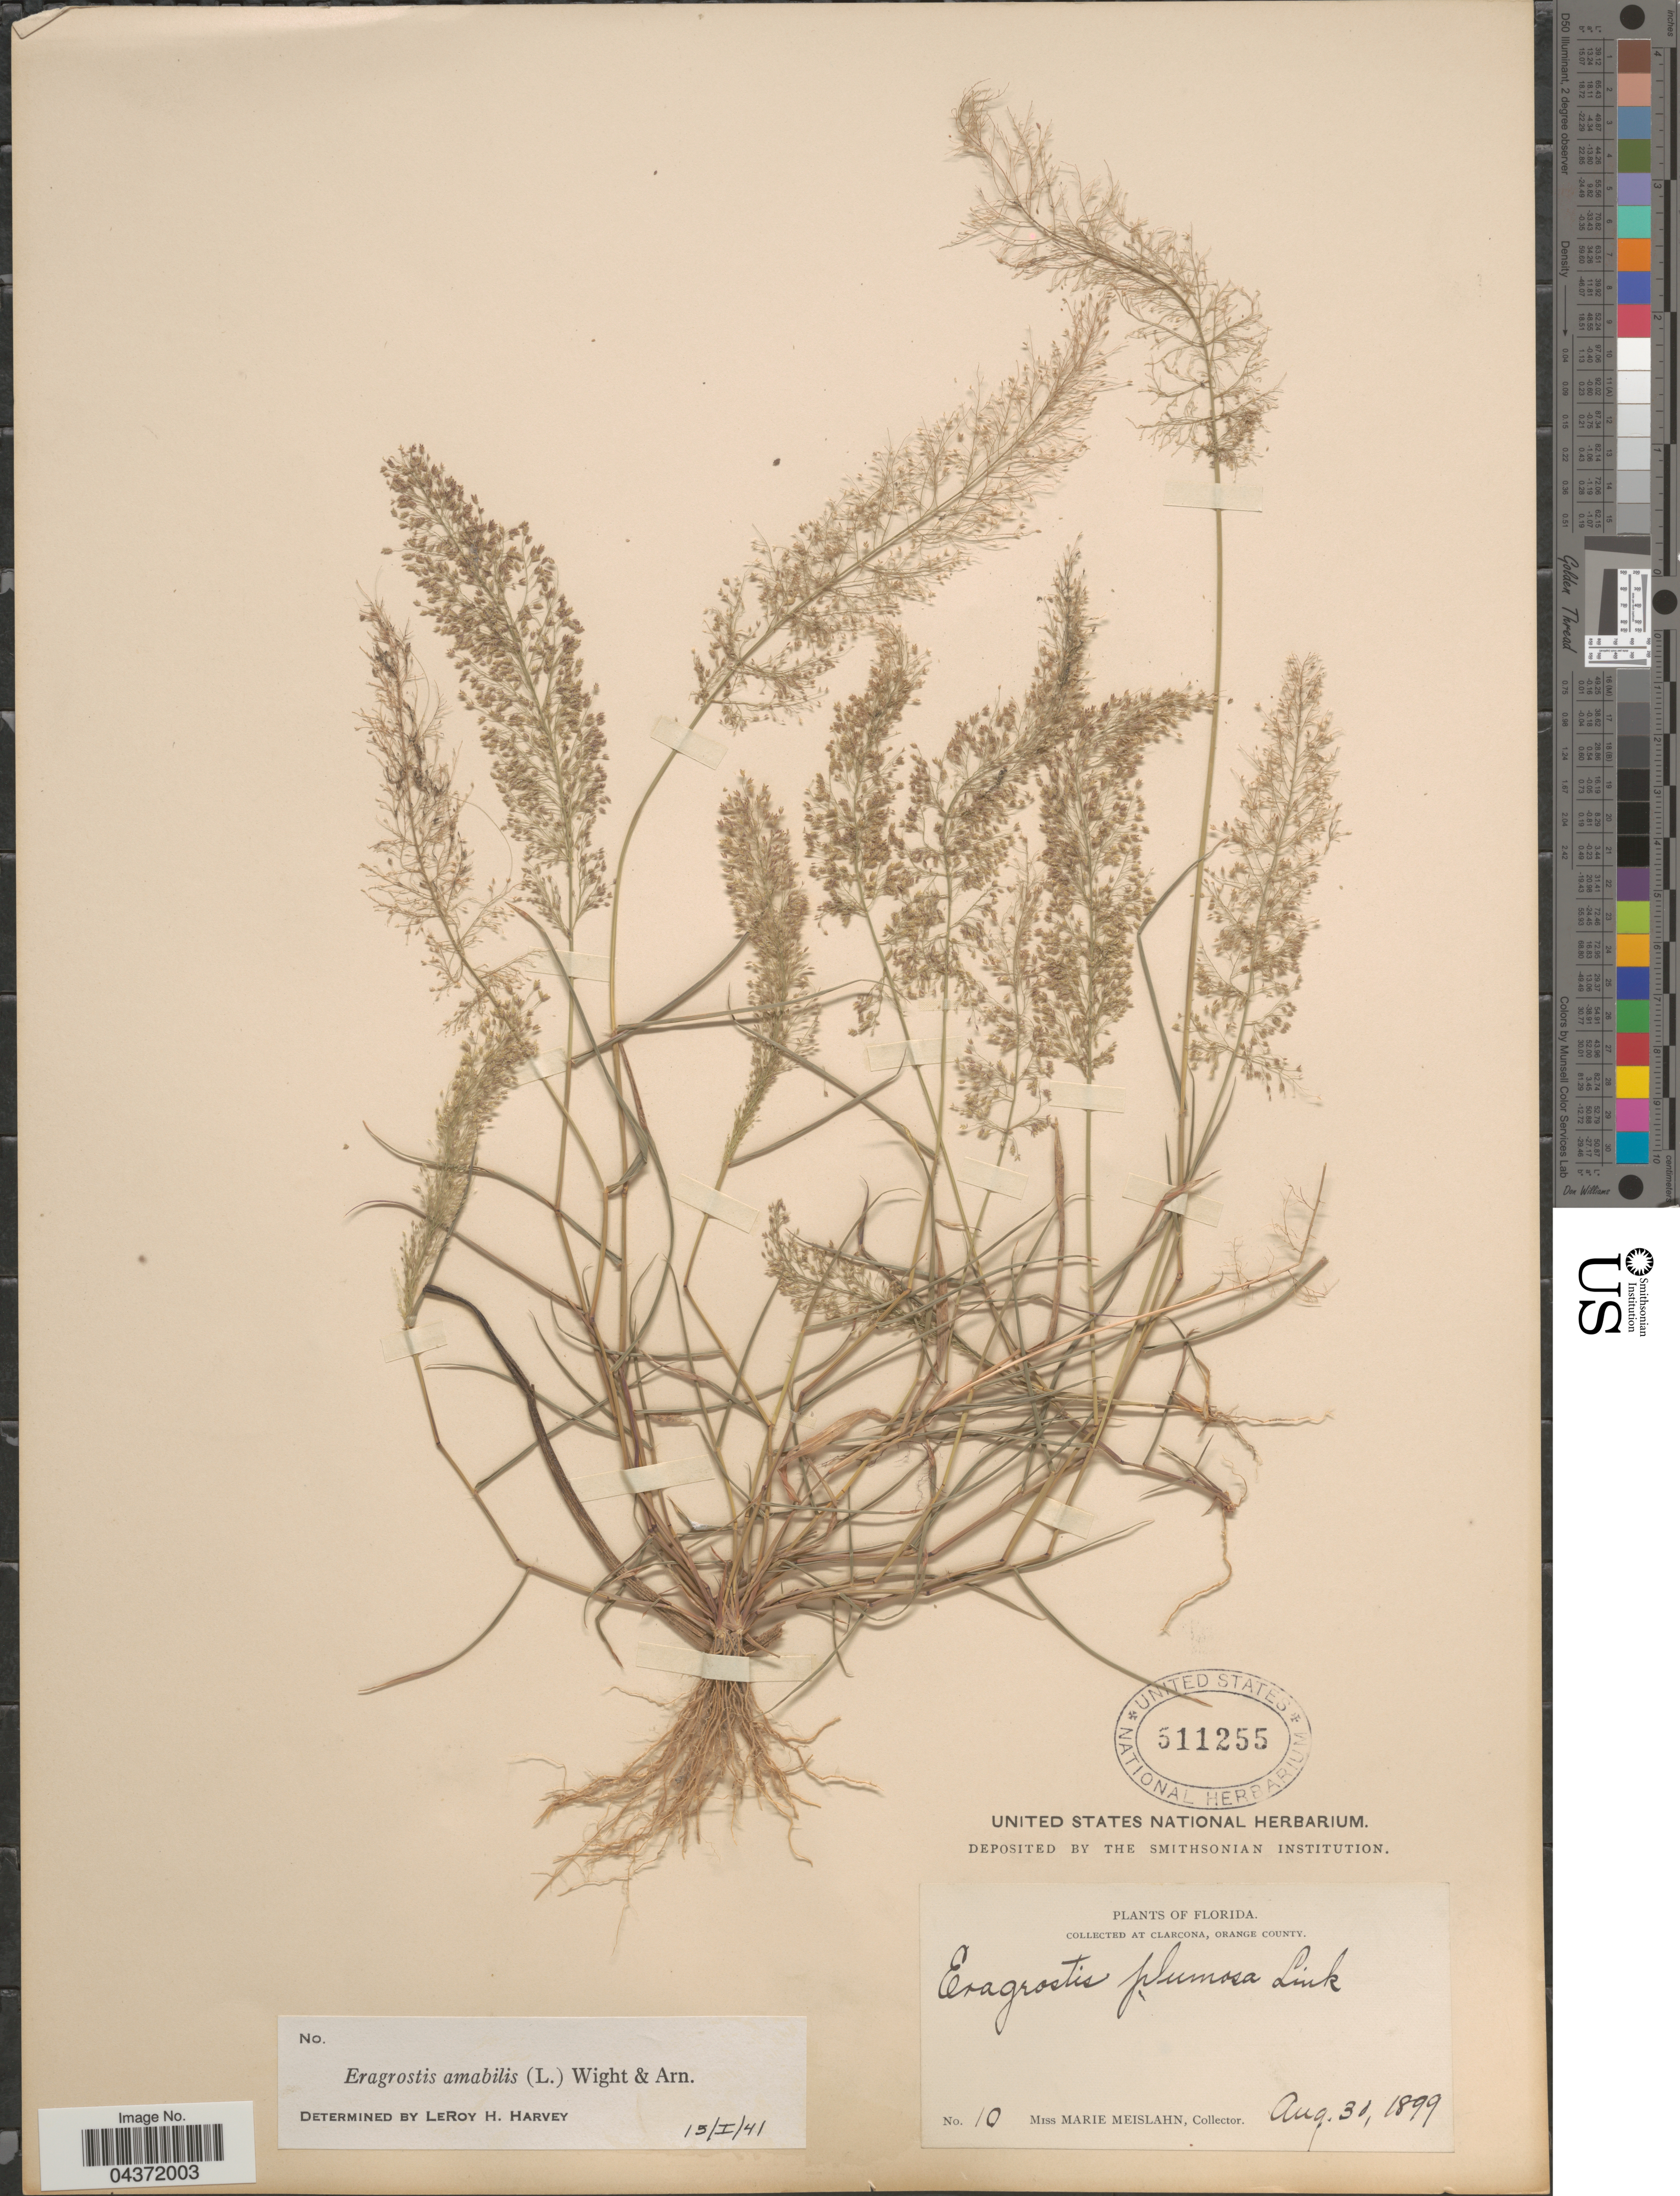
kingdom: Plantae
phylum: Tracheophyta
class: Liliopsida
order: Poales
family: Poaceae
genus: Eragrostis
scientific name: Eragrostis tenella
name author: (L.) P. Beauv. ex Roem. & Schult.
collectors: M. Meislahn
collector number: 10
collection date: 1899-08-30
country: United States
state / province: Florida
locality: At Clarcona, Orange County.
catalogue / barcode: US 511255